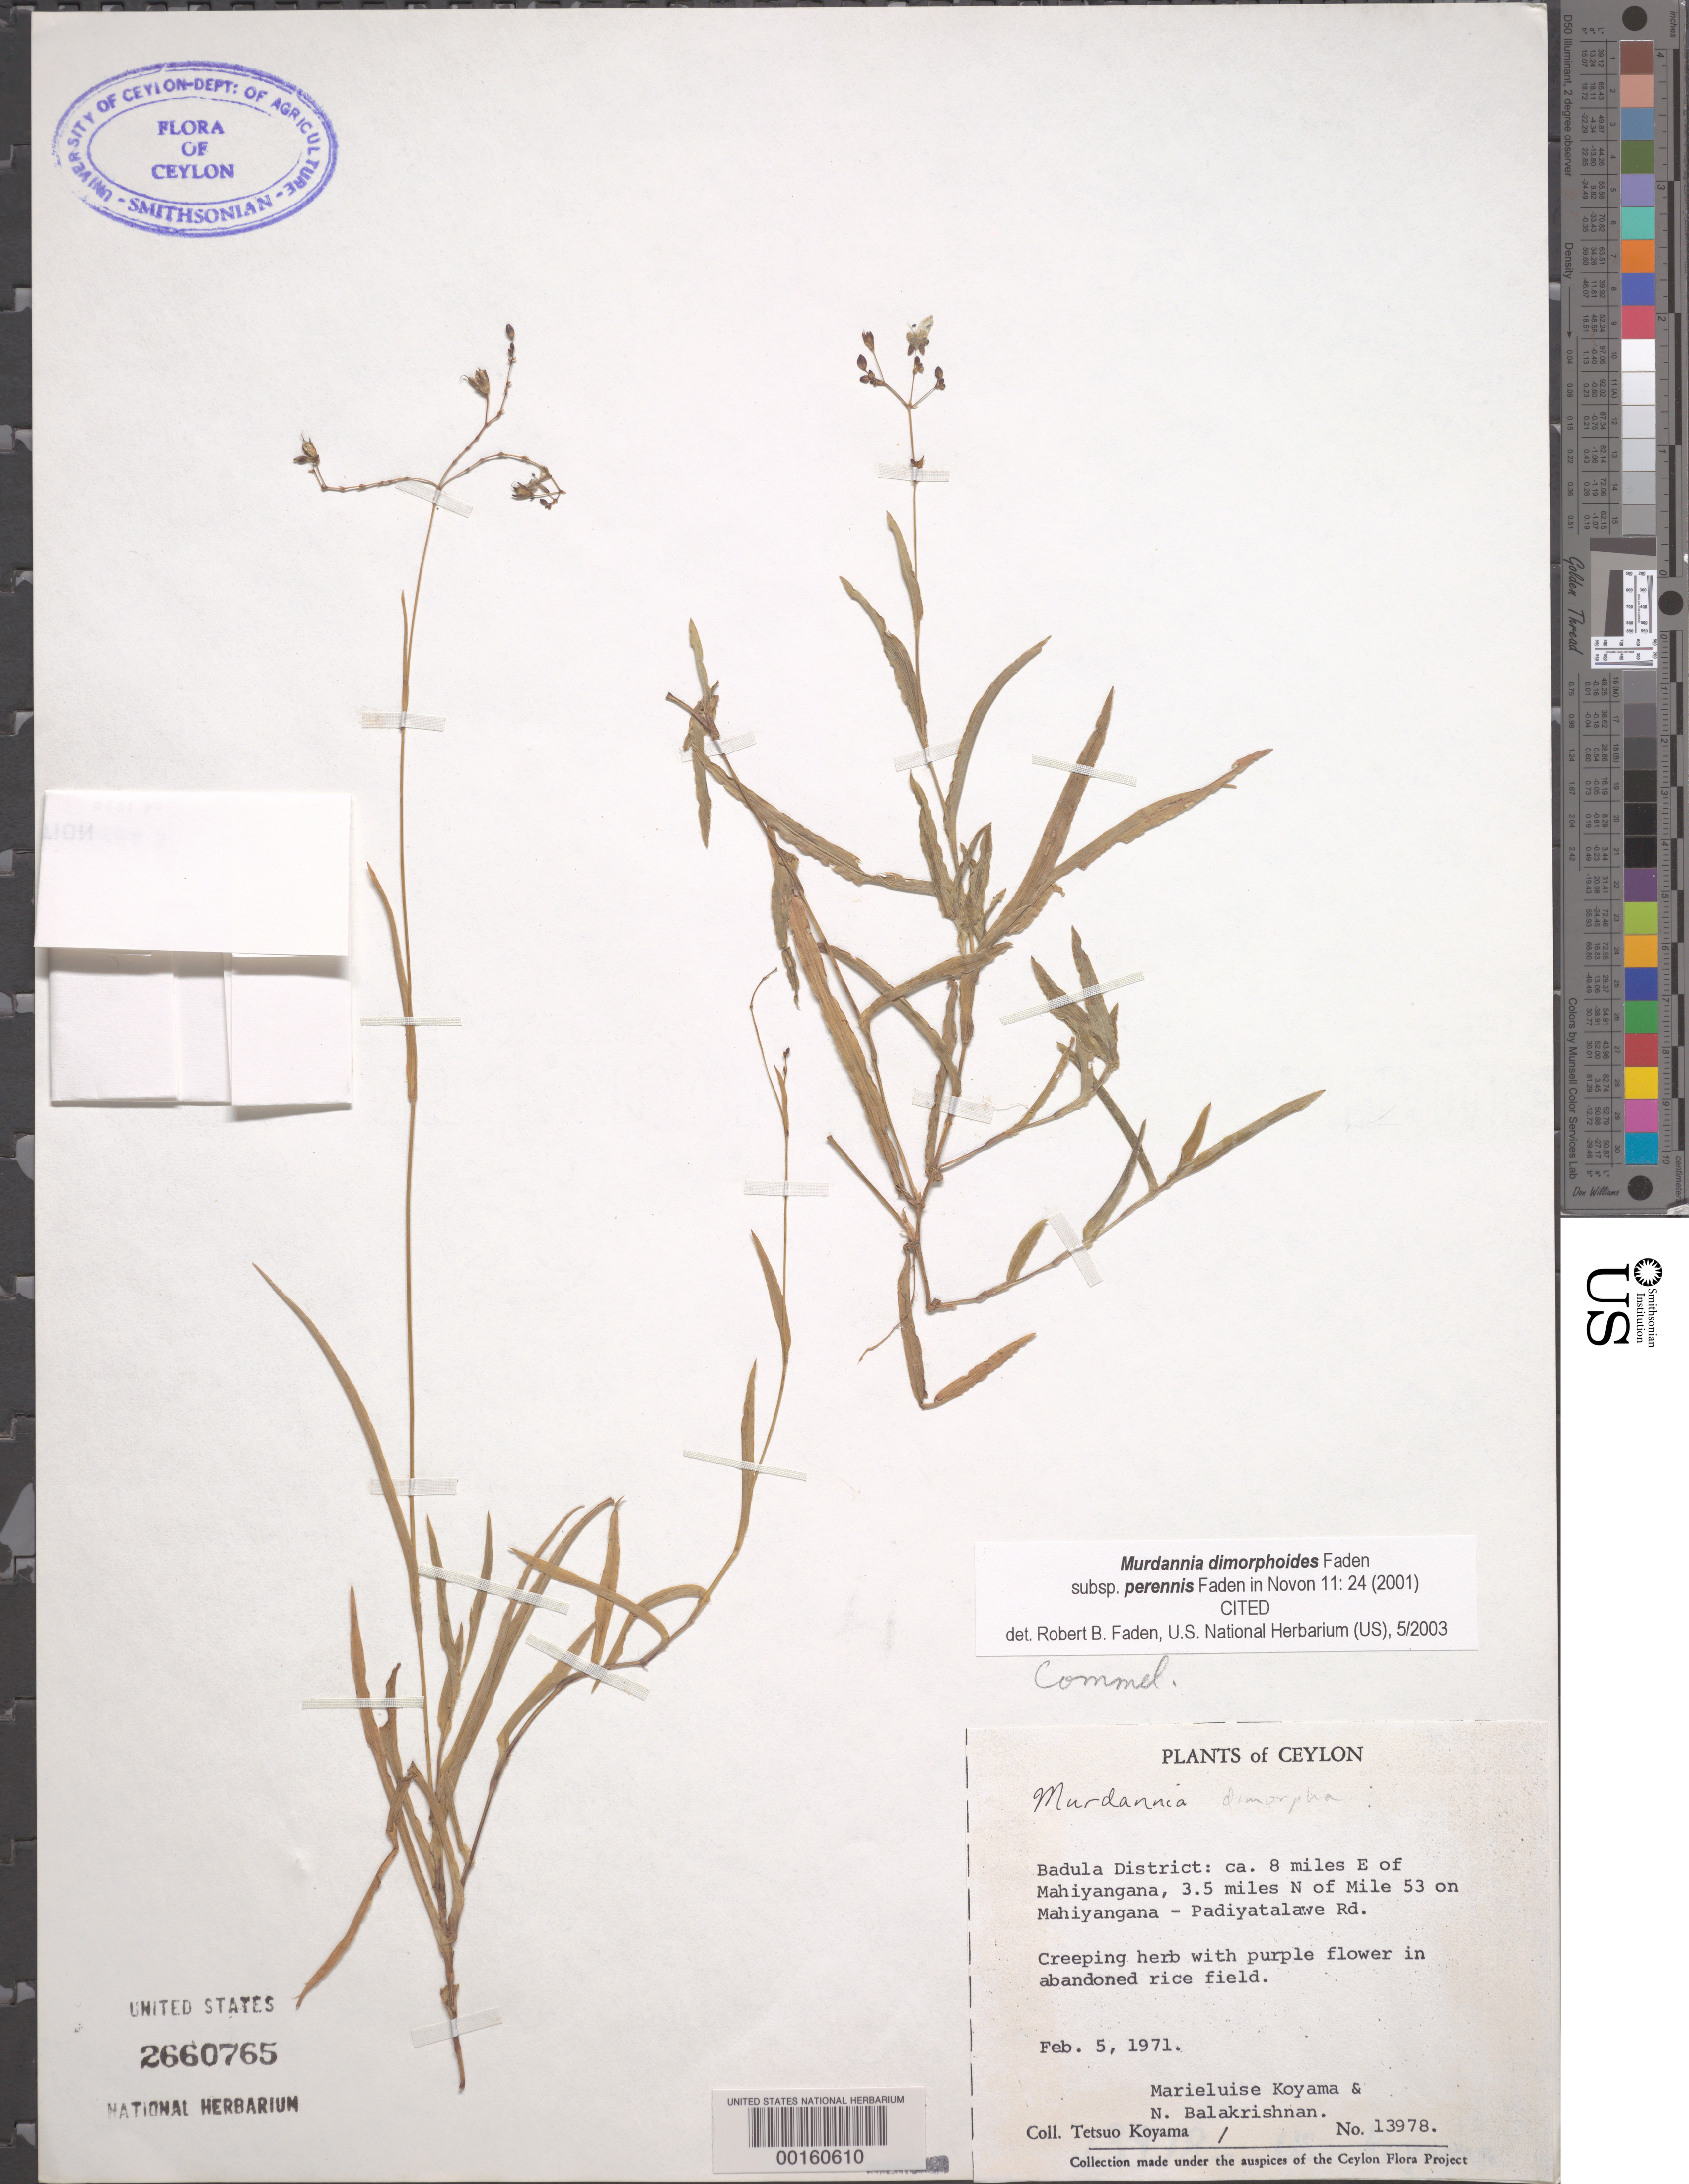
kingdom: Plantae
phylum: Tracheophyta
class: Liliopsida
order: Commelinales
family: Commelinaceae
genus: Murdannia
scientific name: Murdannia dimorphoides subsp. perennis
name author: Faden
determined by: Faden, Robert B., (US), Smithsonian Institution - National Museum of Natural History (UNITED STATES)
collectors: T. Koyama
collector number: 13978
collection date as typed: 05 Feb 1971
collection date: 1971-02-05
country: Sri Lanka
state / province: Western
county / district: Badula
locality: E of mahiyangana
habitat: Abandoned rice field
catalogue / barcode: US 2660765